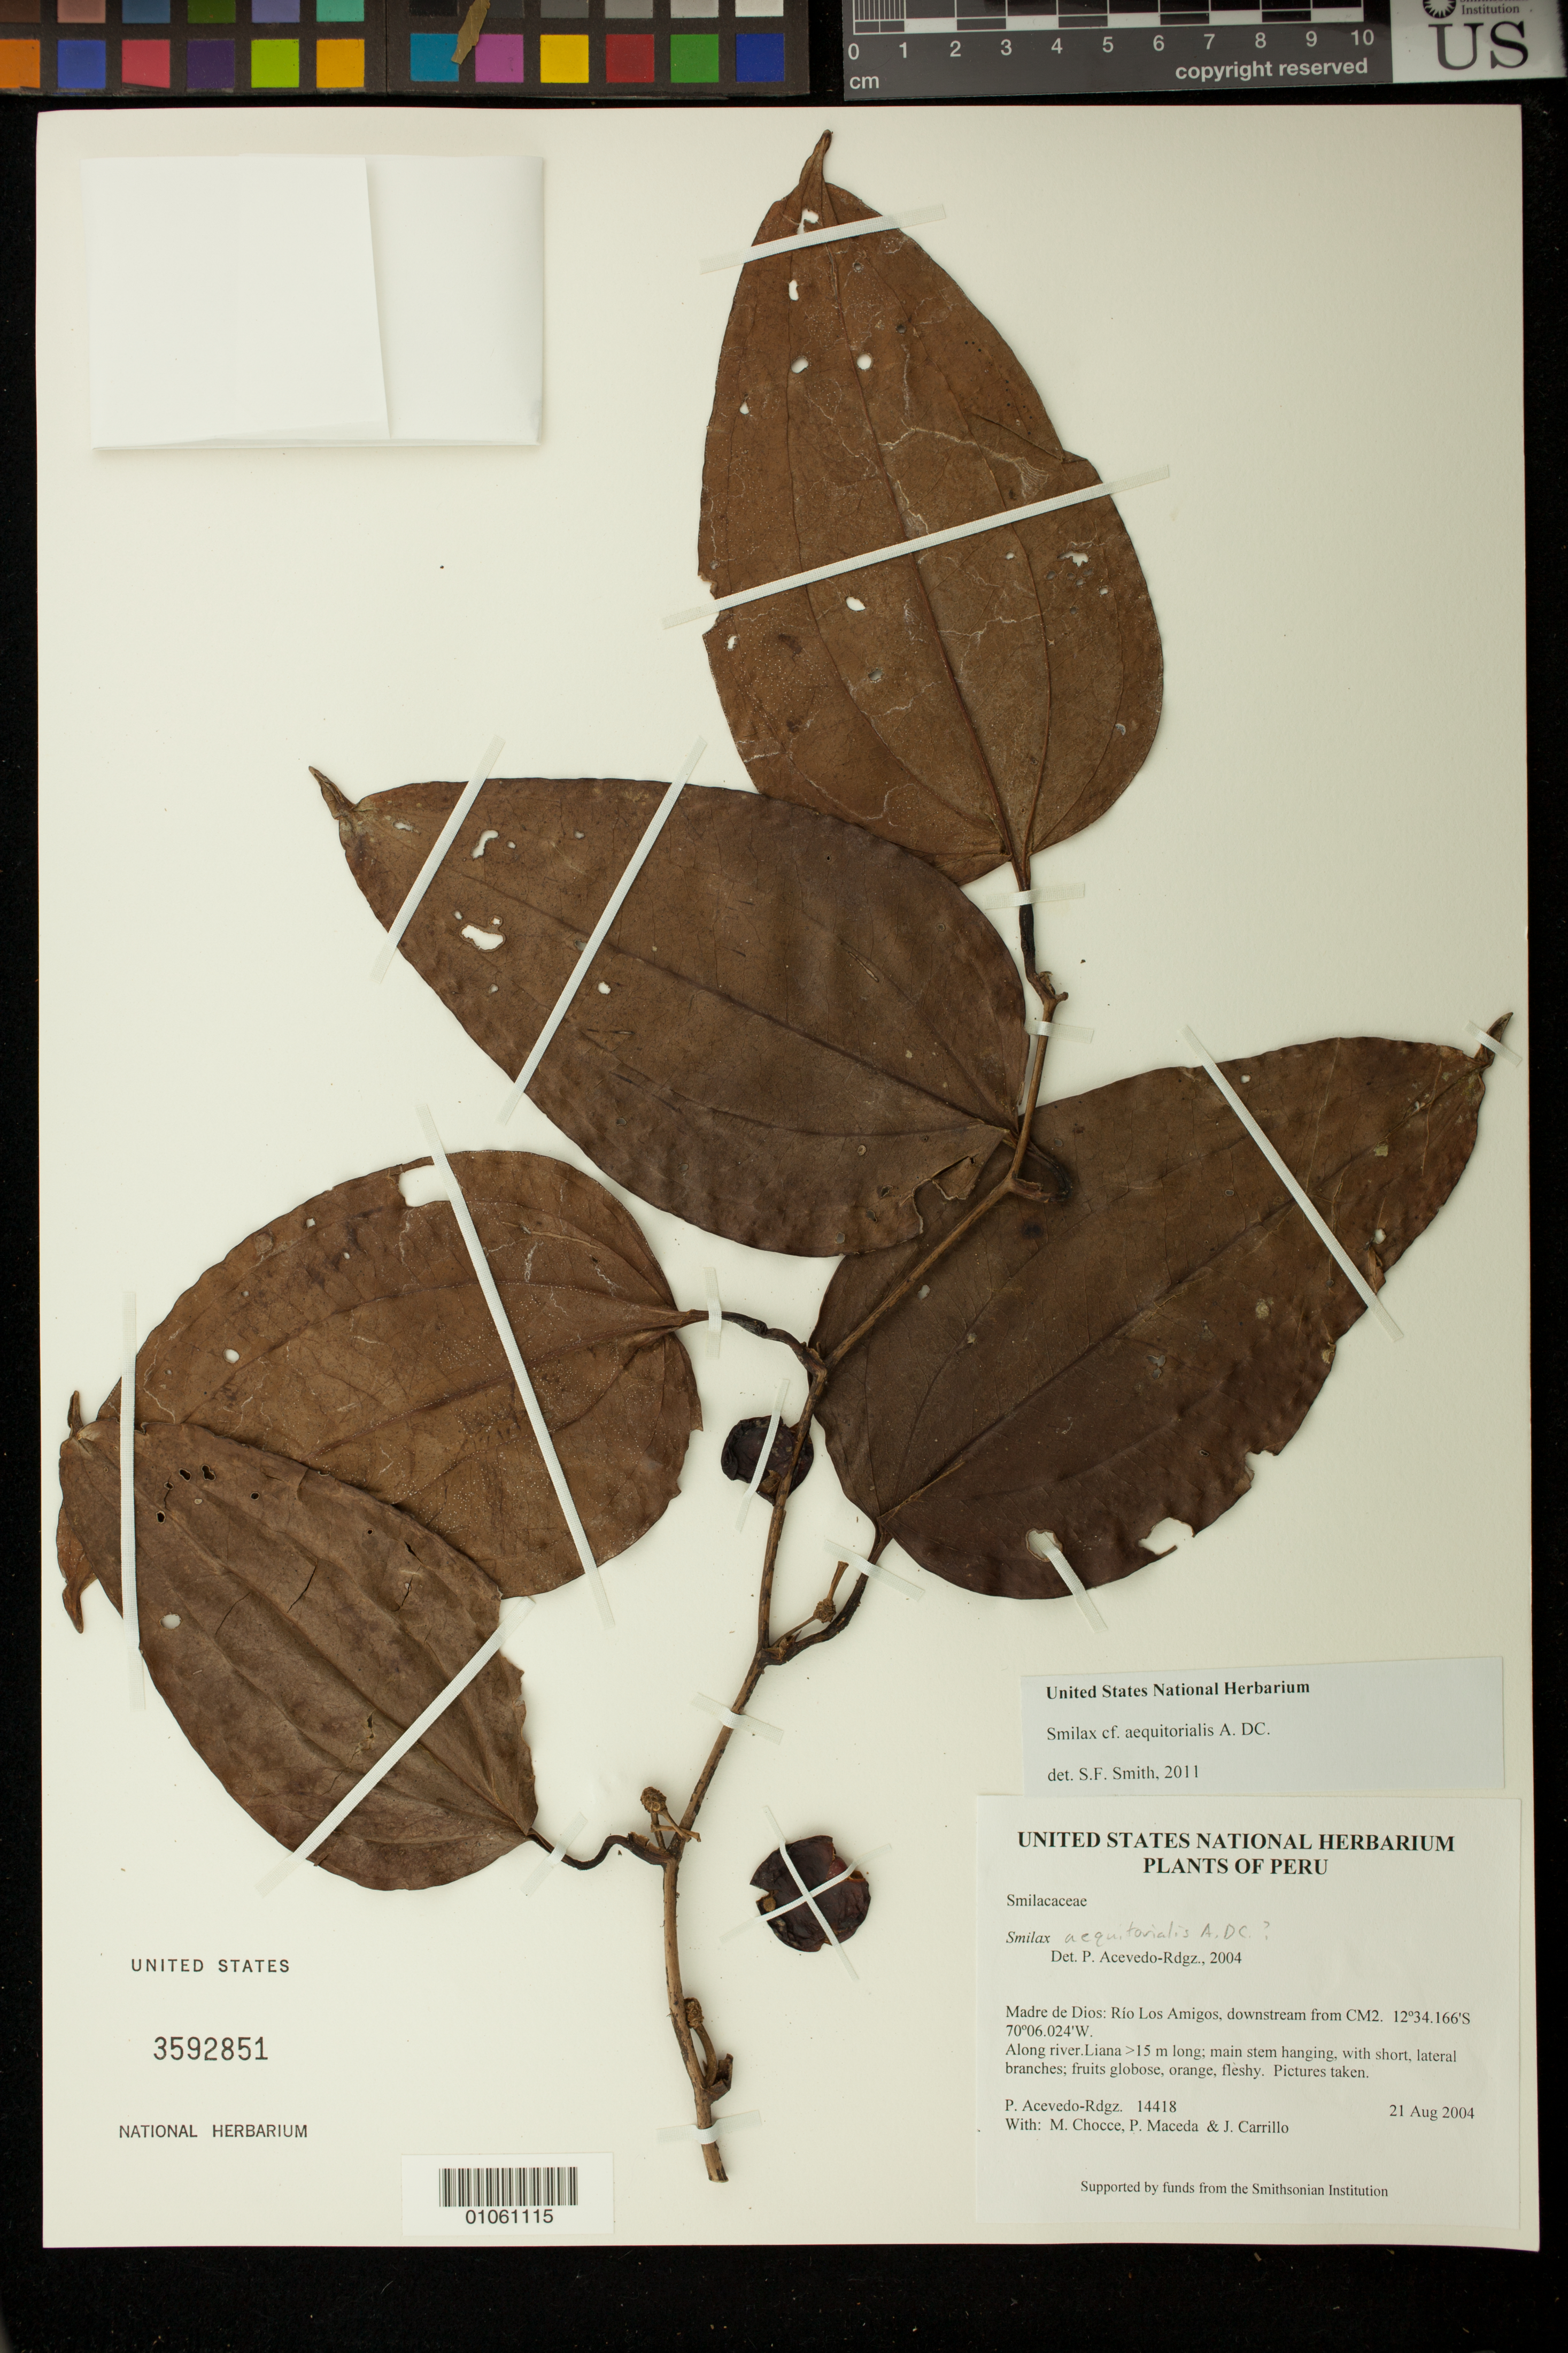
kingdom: Plantae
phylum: Tracheophyta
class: Liliopsida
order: Liliales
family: Smilacaceae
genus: Smilax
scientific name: Smilax aequatorialis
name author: A. DC.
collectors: P. Acevedo-Rodr., M. Chocce, P. Maceda & J. Carrillo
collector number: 14418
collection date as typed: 21 Aug 2004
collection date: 2004-08-21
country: Peru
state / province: Madre de Dios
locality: Madre de Dios: Río Los Amigos, downstream from CM2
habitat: Along river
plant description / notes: K, MO, NY, P, B, US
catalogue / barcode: US 3592851